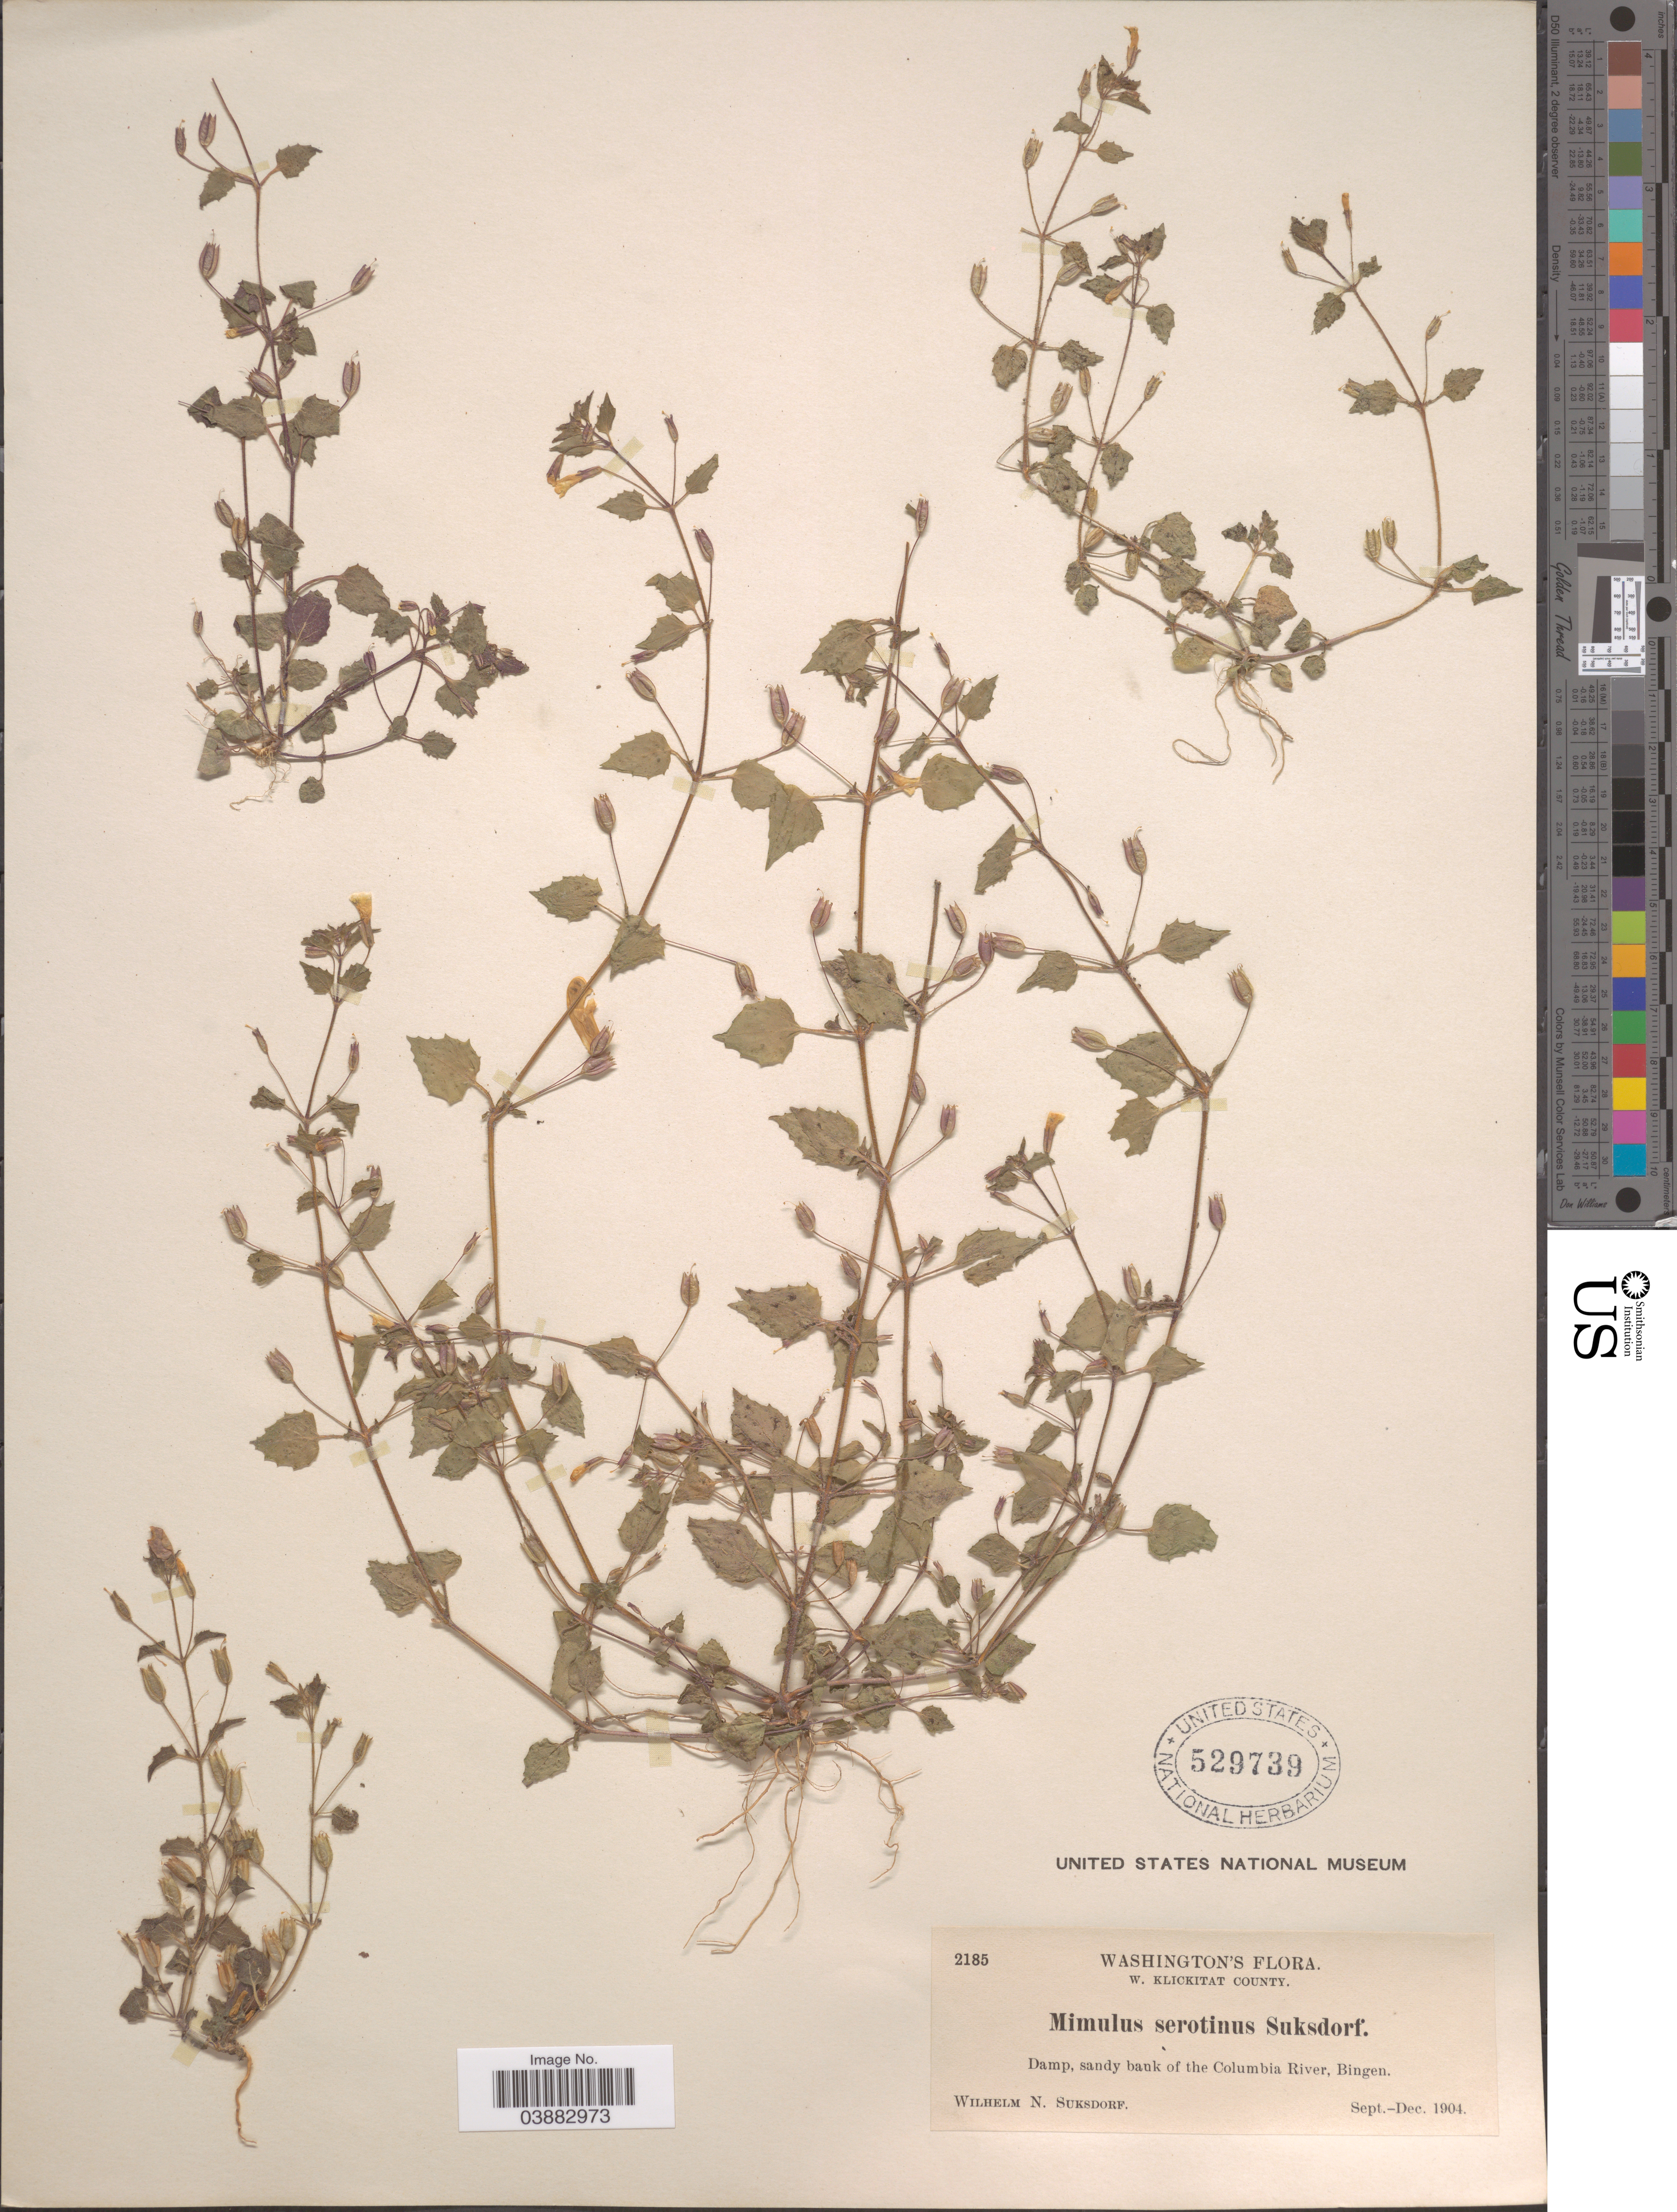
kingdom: Plantae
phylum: Tracheophyta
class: Magnoliopsida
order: Lamiales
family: Phrymaceae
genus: Mimulus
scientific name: Mimulus serotinus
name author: Suksd.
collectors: W. N. Suksdorf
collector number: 2185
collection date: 1904-09/1904-12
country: United States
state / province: Washington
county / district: Klickitat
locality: W. Klickitat County. Sandy bank of the Columbia River, Bingen.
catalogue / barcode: US 529739